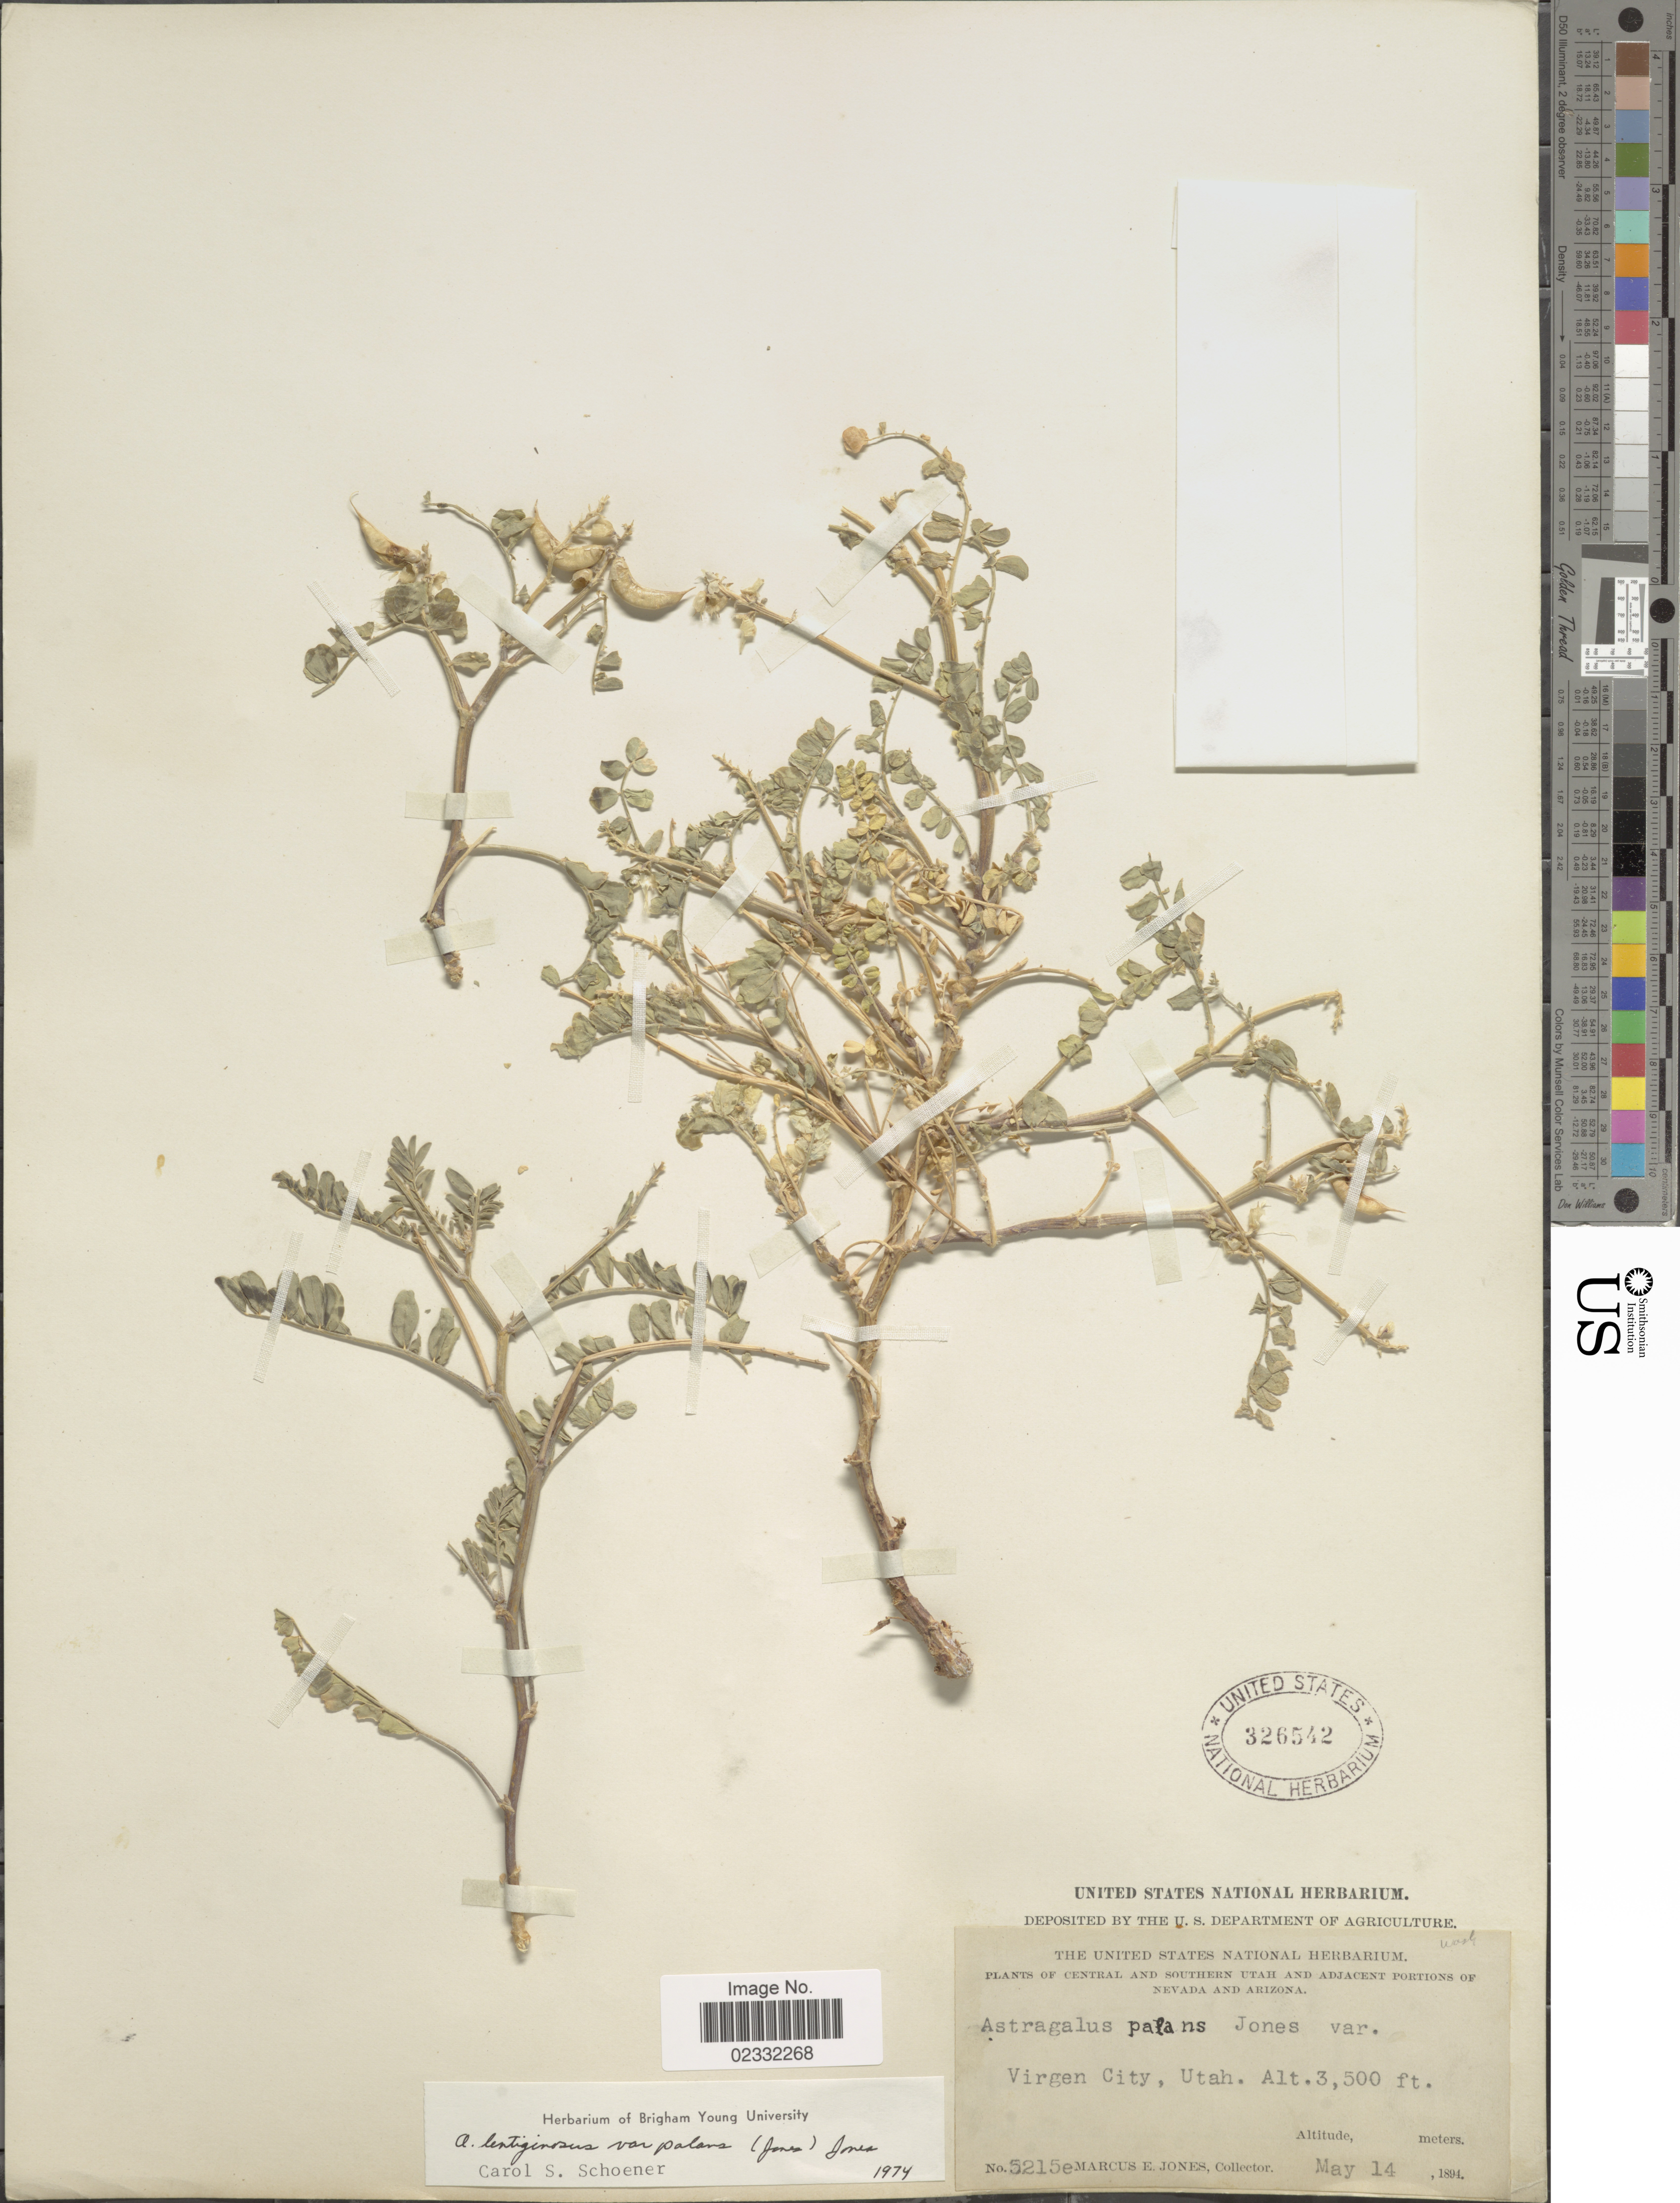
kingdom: Plantae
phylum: Tracheophyta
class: Magnoliopsida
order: Fabales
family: Fabaceae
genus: Astragalus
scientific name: Astragalus lentiginosus var. palans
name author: (M.E. Jones) M.E. Jones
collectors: M. E. Jones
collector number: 5215e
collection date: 1894-05-14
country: United States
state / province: Utah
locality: Central and Southern Utah and Adjacent Portions of Nevada and Arizona, Virgen City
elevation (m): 1067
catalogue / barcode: US 326542